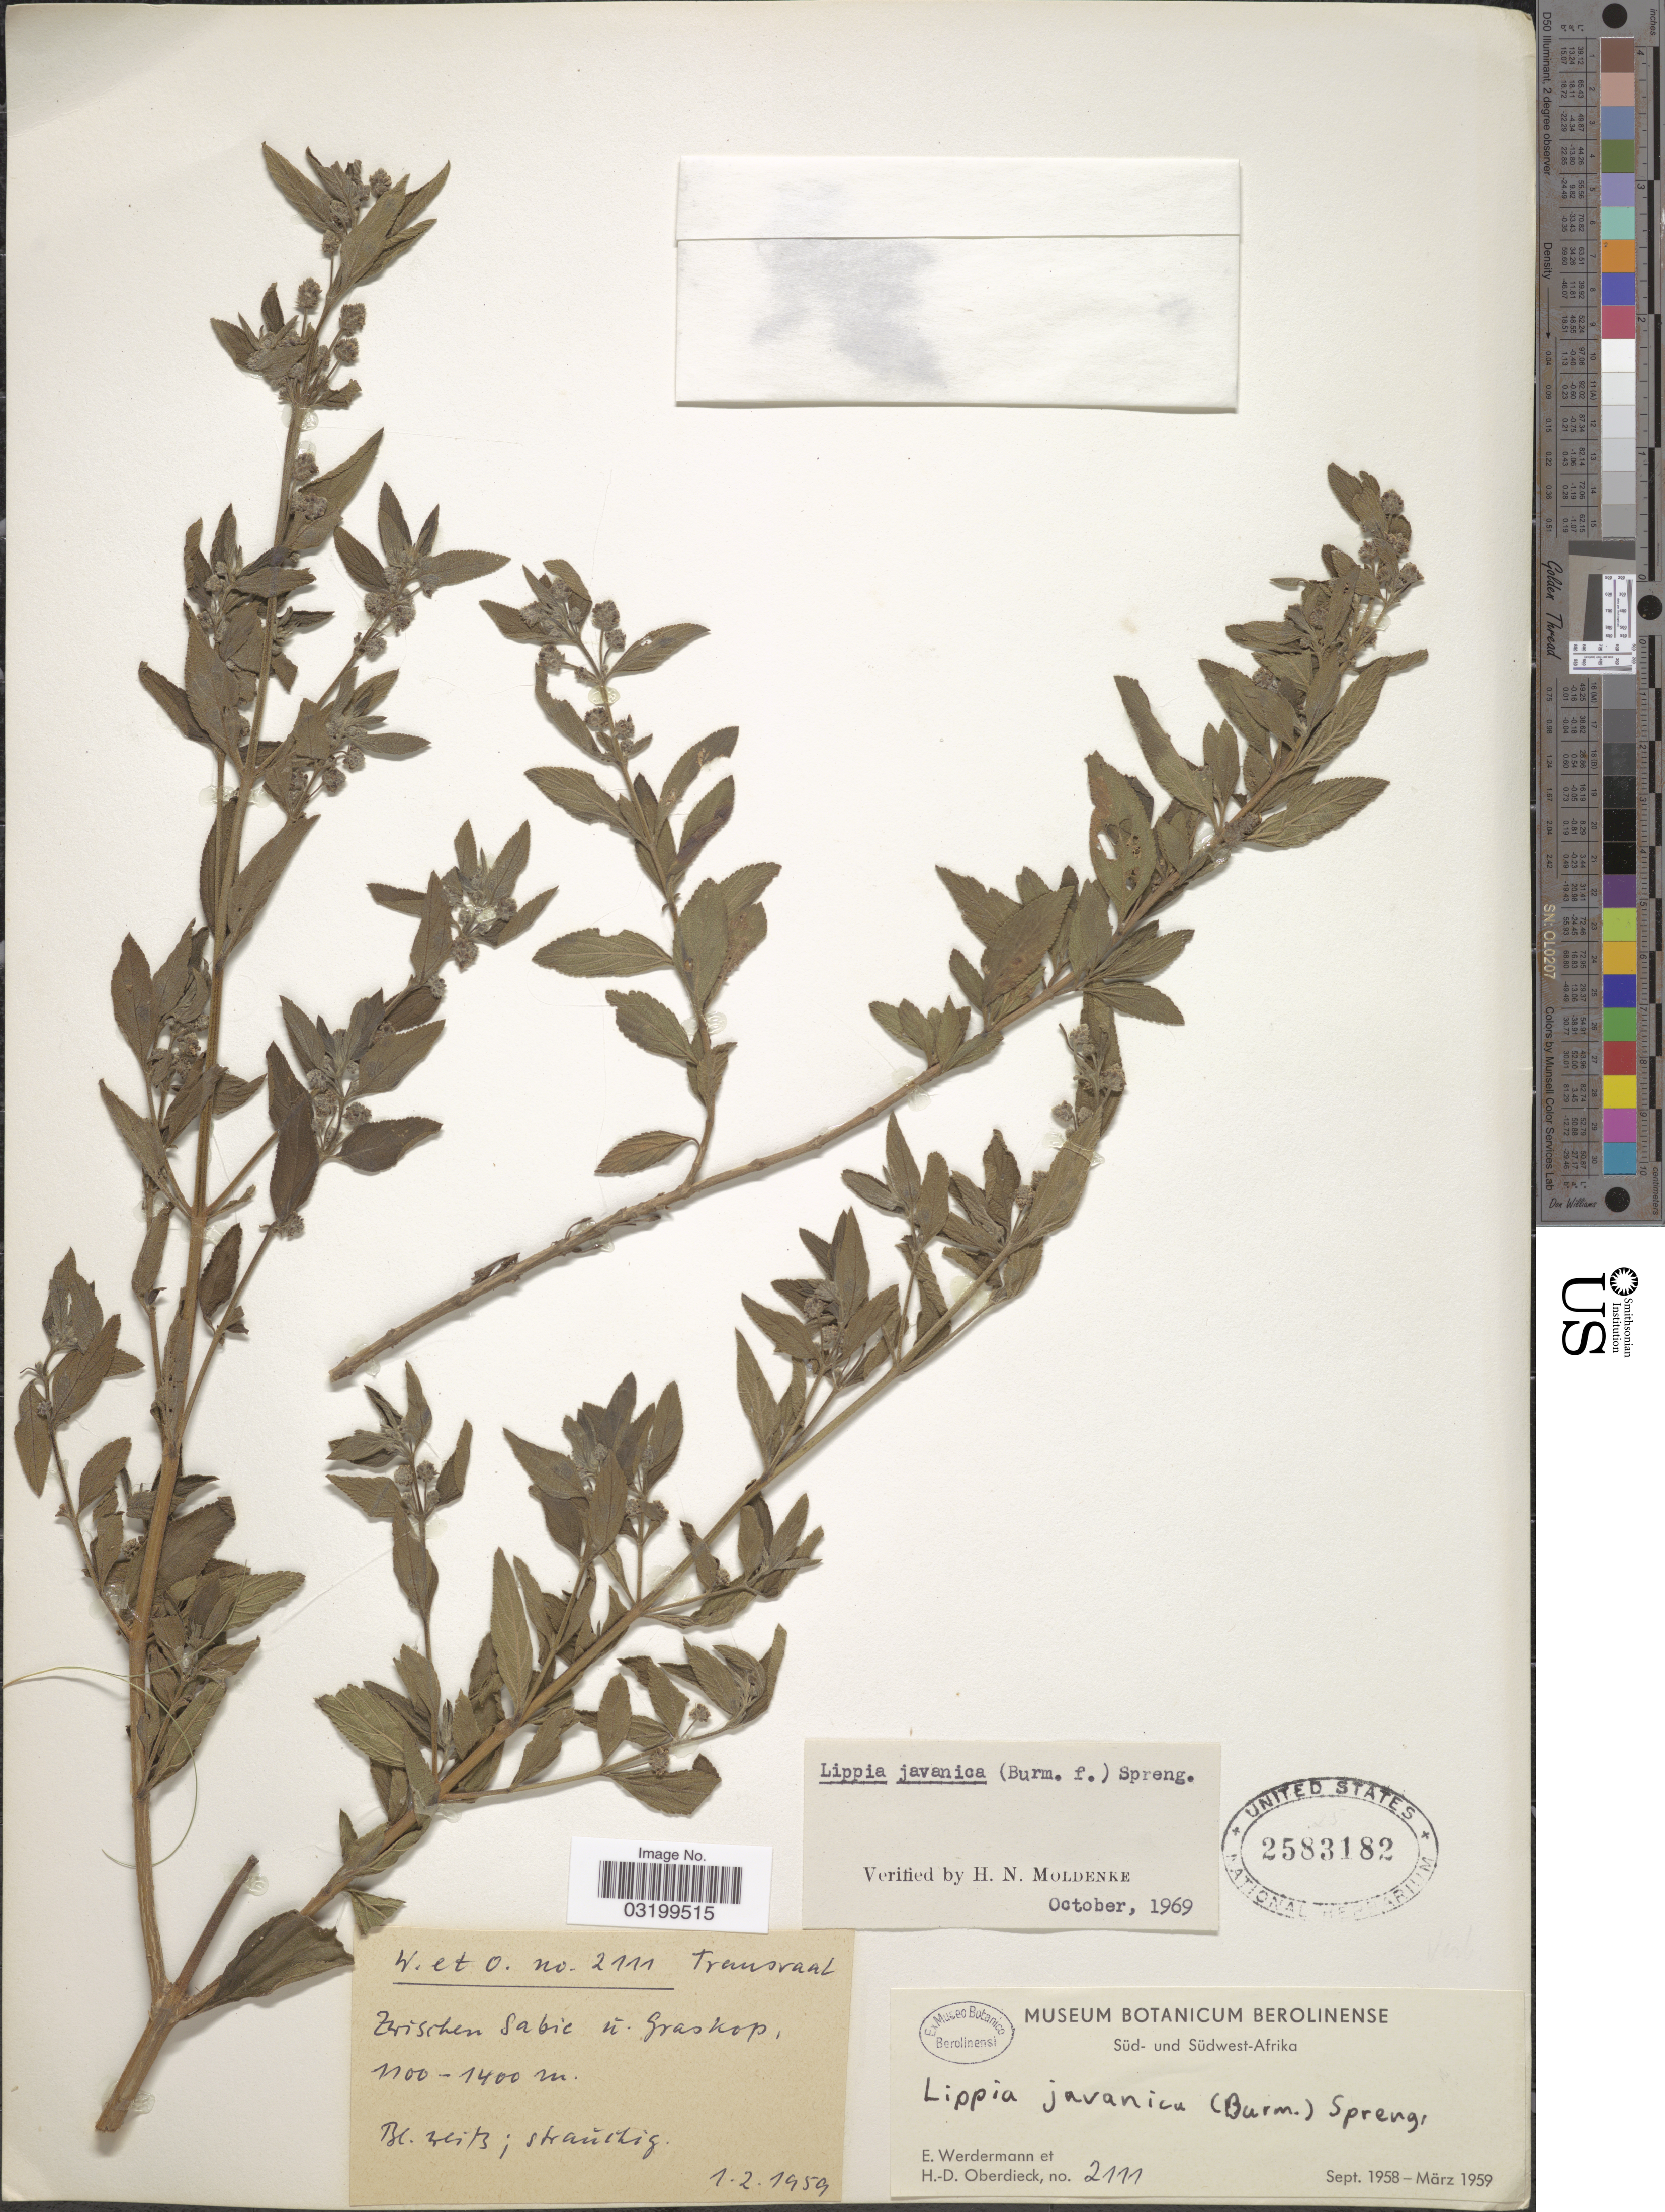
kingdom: Plantae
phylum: Tracheophyta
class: Magnoliopsida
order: Lamiales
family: Verbenaceae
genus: Lippia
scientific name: Lippia javanica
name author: (Burm. f.) Spreng.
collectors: E. Werdermann & H. Oberdieck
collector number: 2111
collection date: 1959-02-01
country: South Africa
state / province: Mpumalanga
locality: Transvaal, Zwischen Sabie ú. Graskop.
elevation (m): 1100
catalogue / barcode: US 2583182